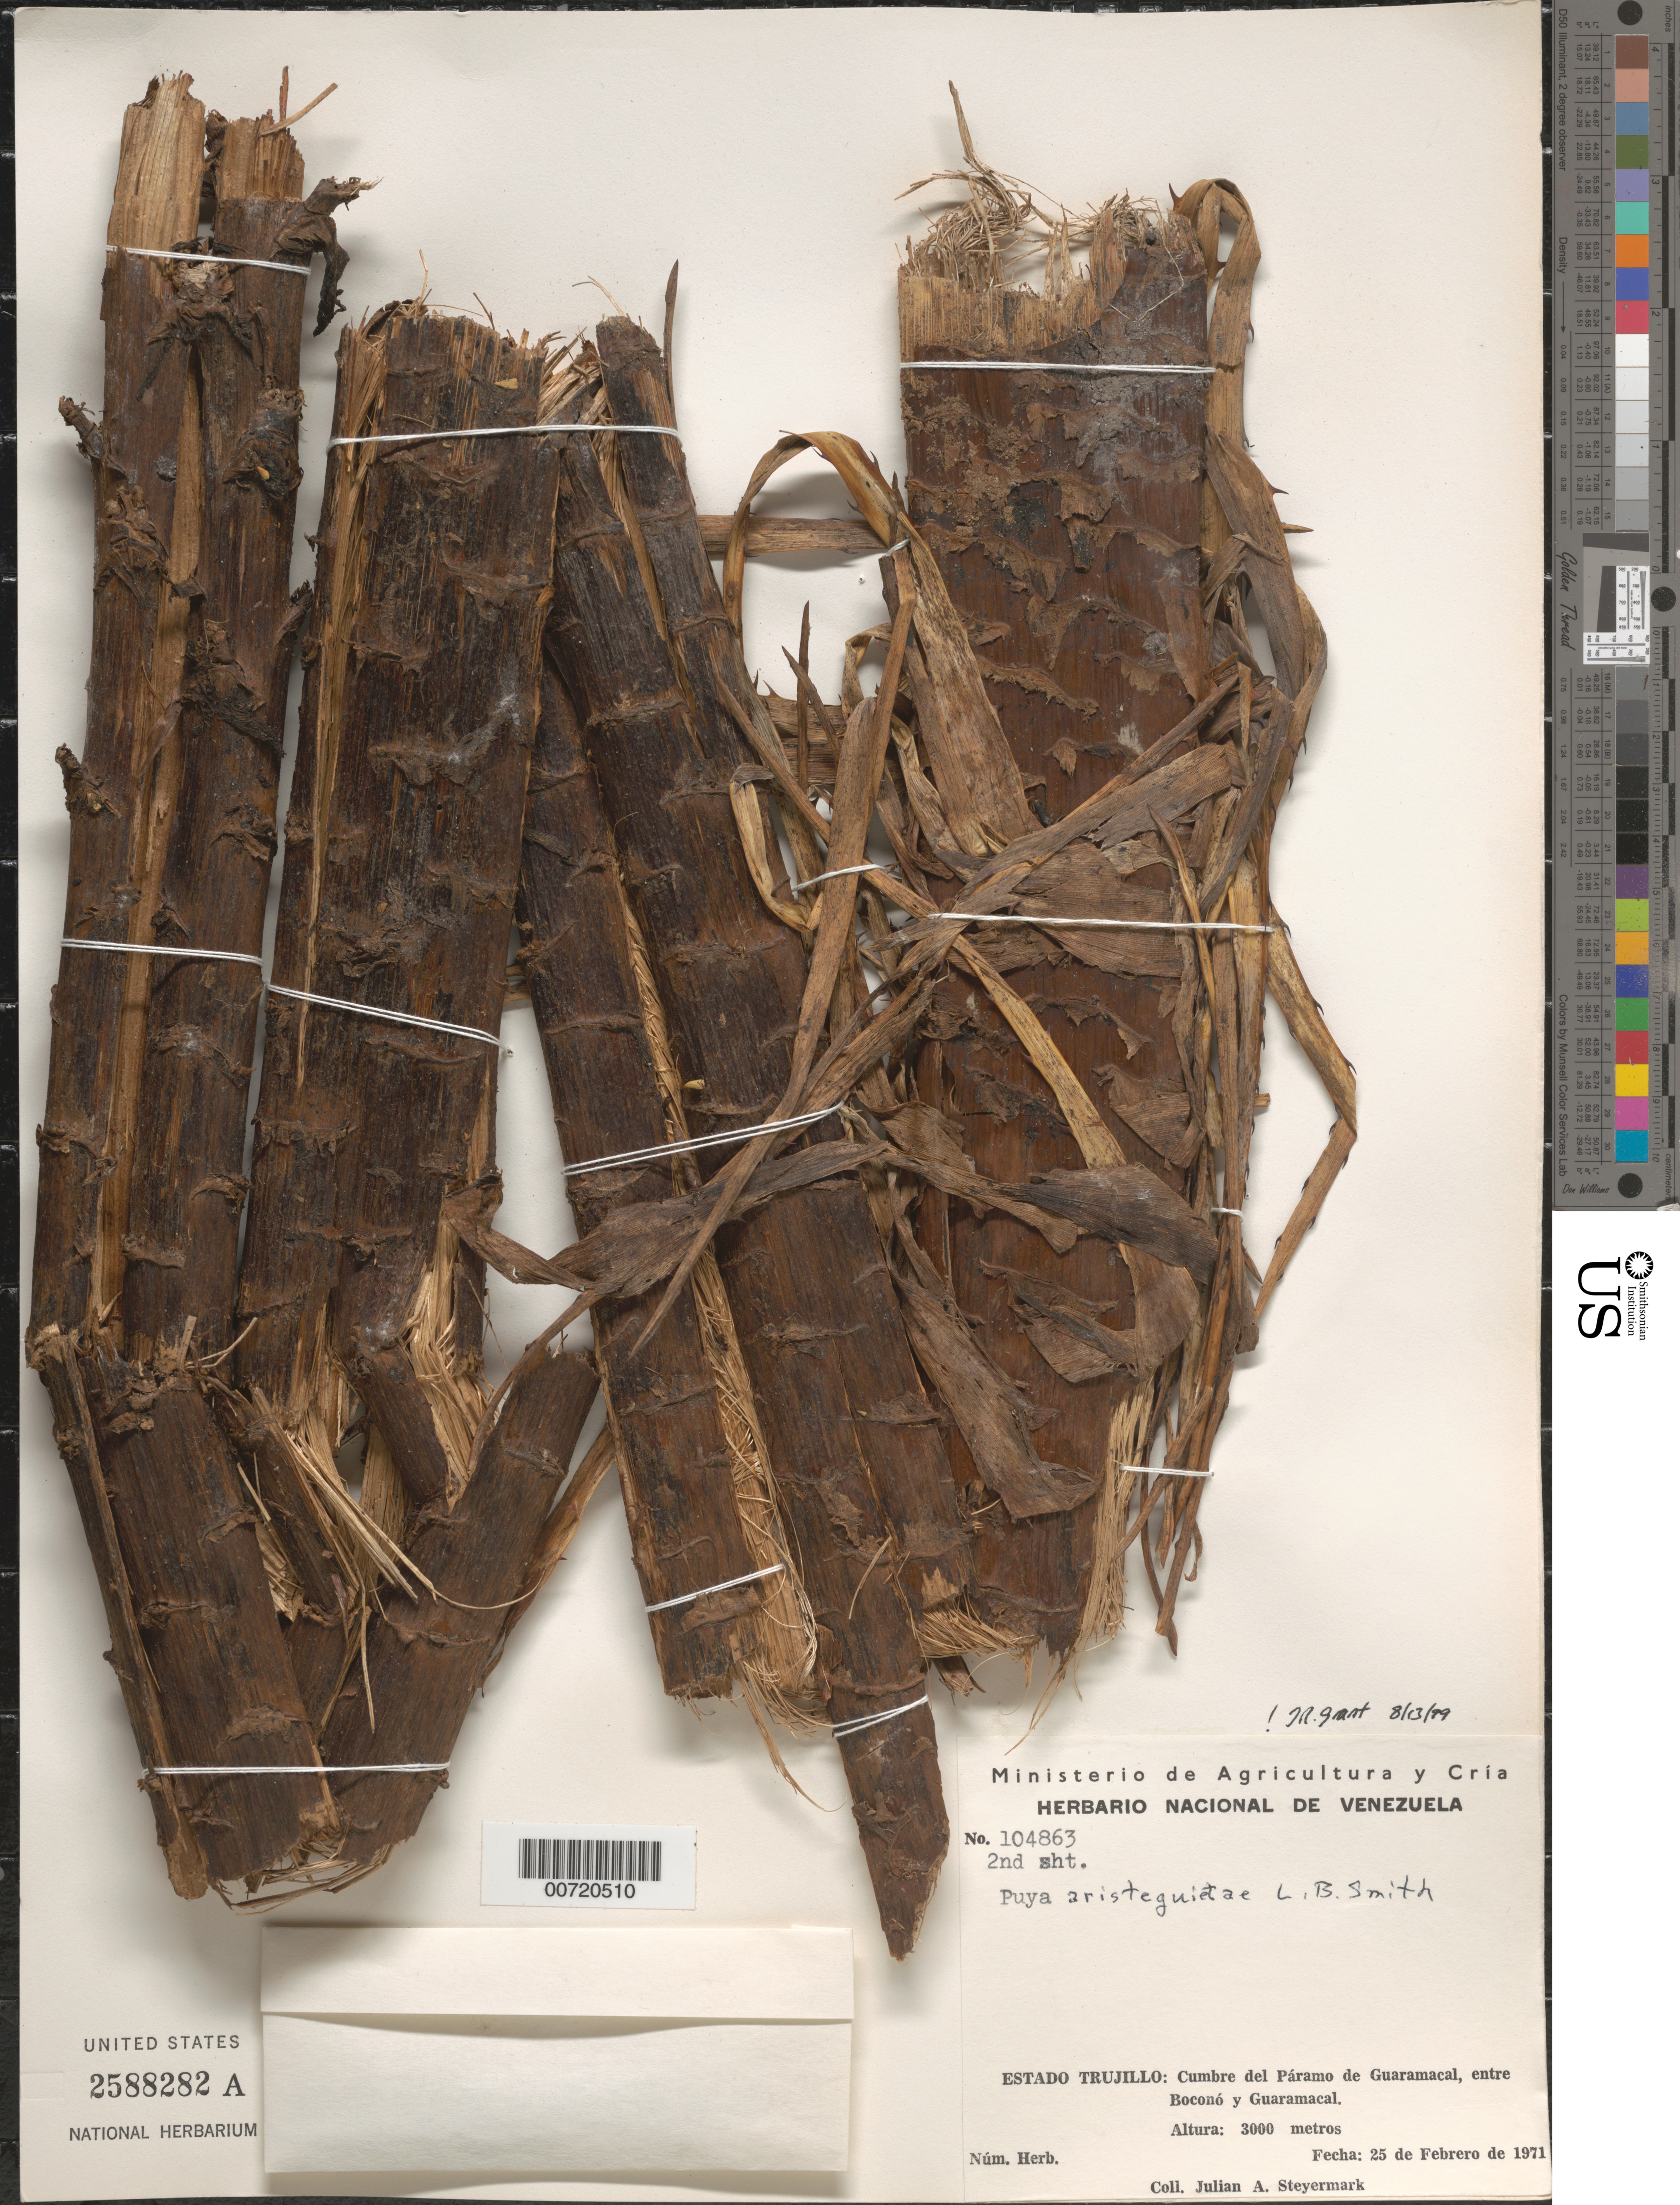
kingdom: Plantae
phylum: Tracheophyta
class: Liliopsida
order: Poales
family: Bromeliaceae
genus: Puya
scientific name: Puya aristeguietae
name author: L.B. Sm.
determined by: Smith, Lyman B., (US), NMNH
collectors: J. Steyermark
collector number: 104863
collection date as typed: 25 Feb 1971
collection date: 1971-02-25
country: Venezuela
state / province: Trujillo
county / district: Boconó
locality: Cumbre del Páramo de Guaramacal, entre Boconó y Guaramacal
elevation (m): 3000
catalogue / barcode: US 2588282A